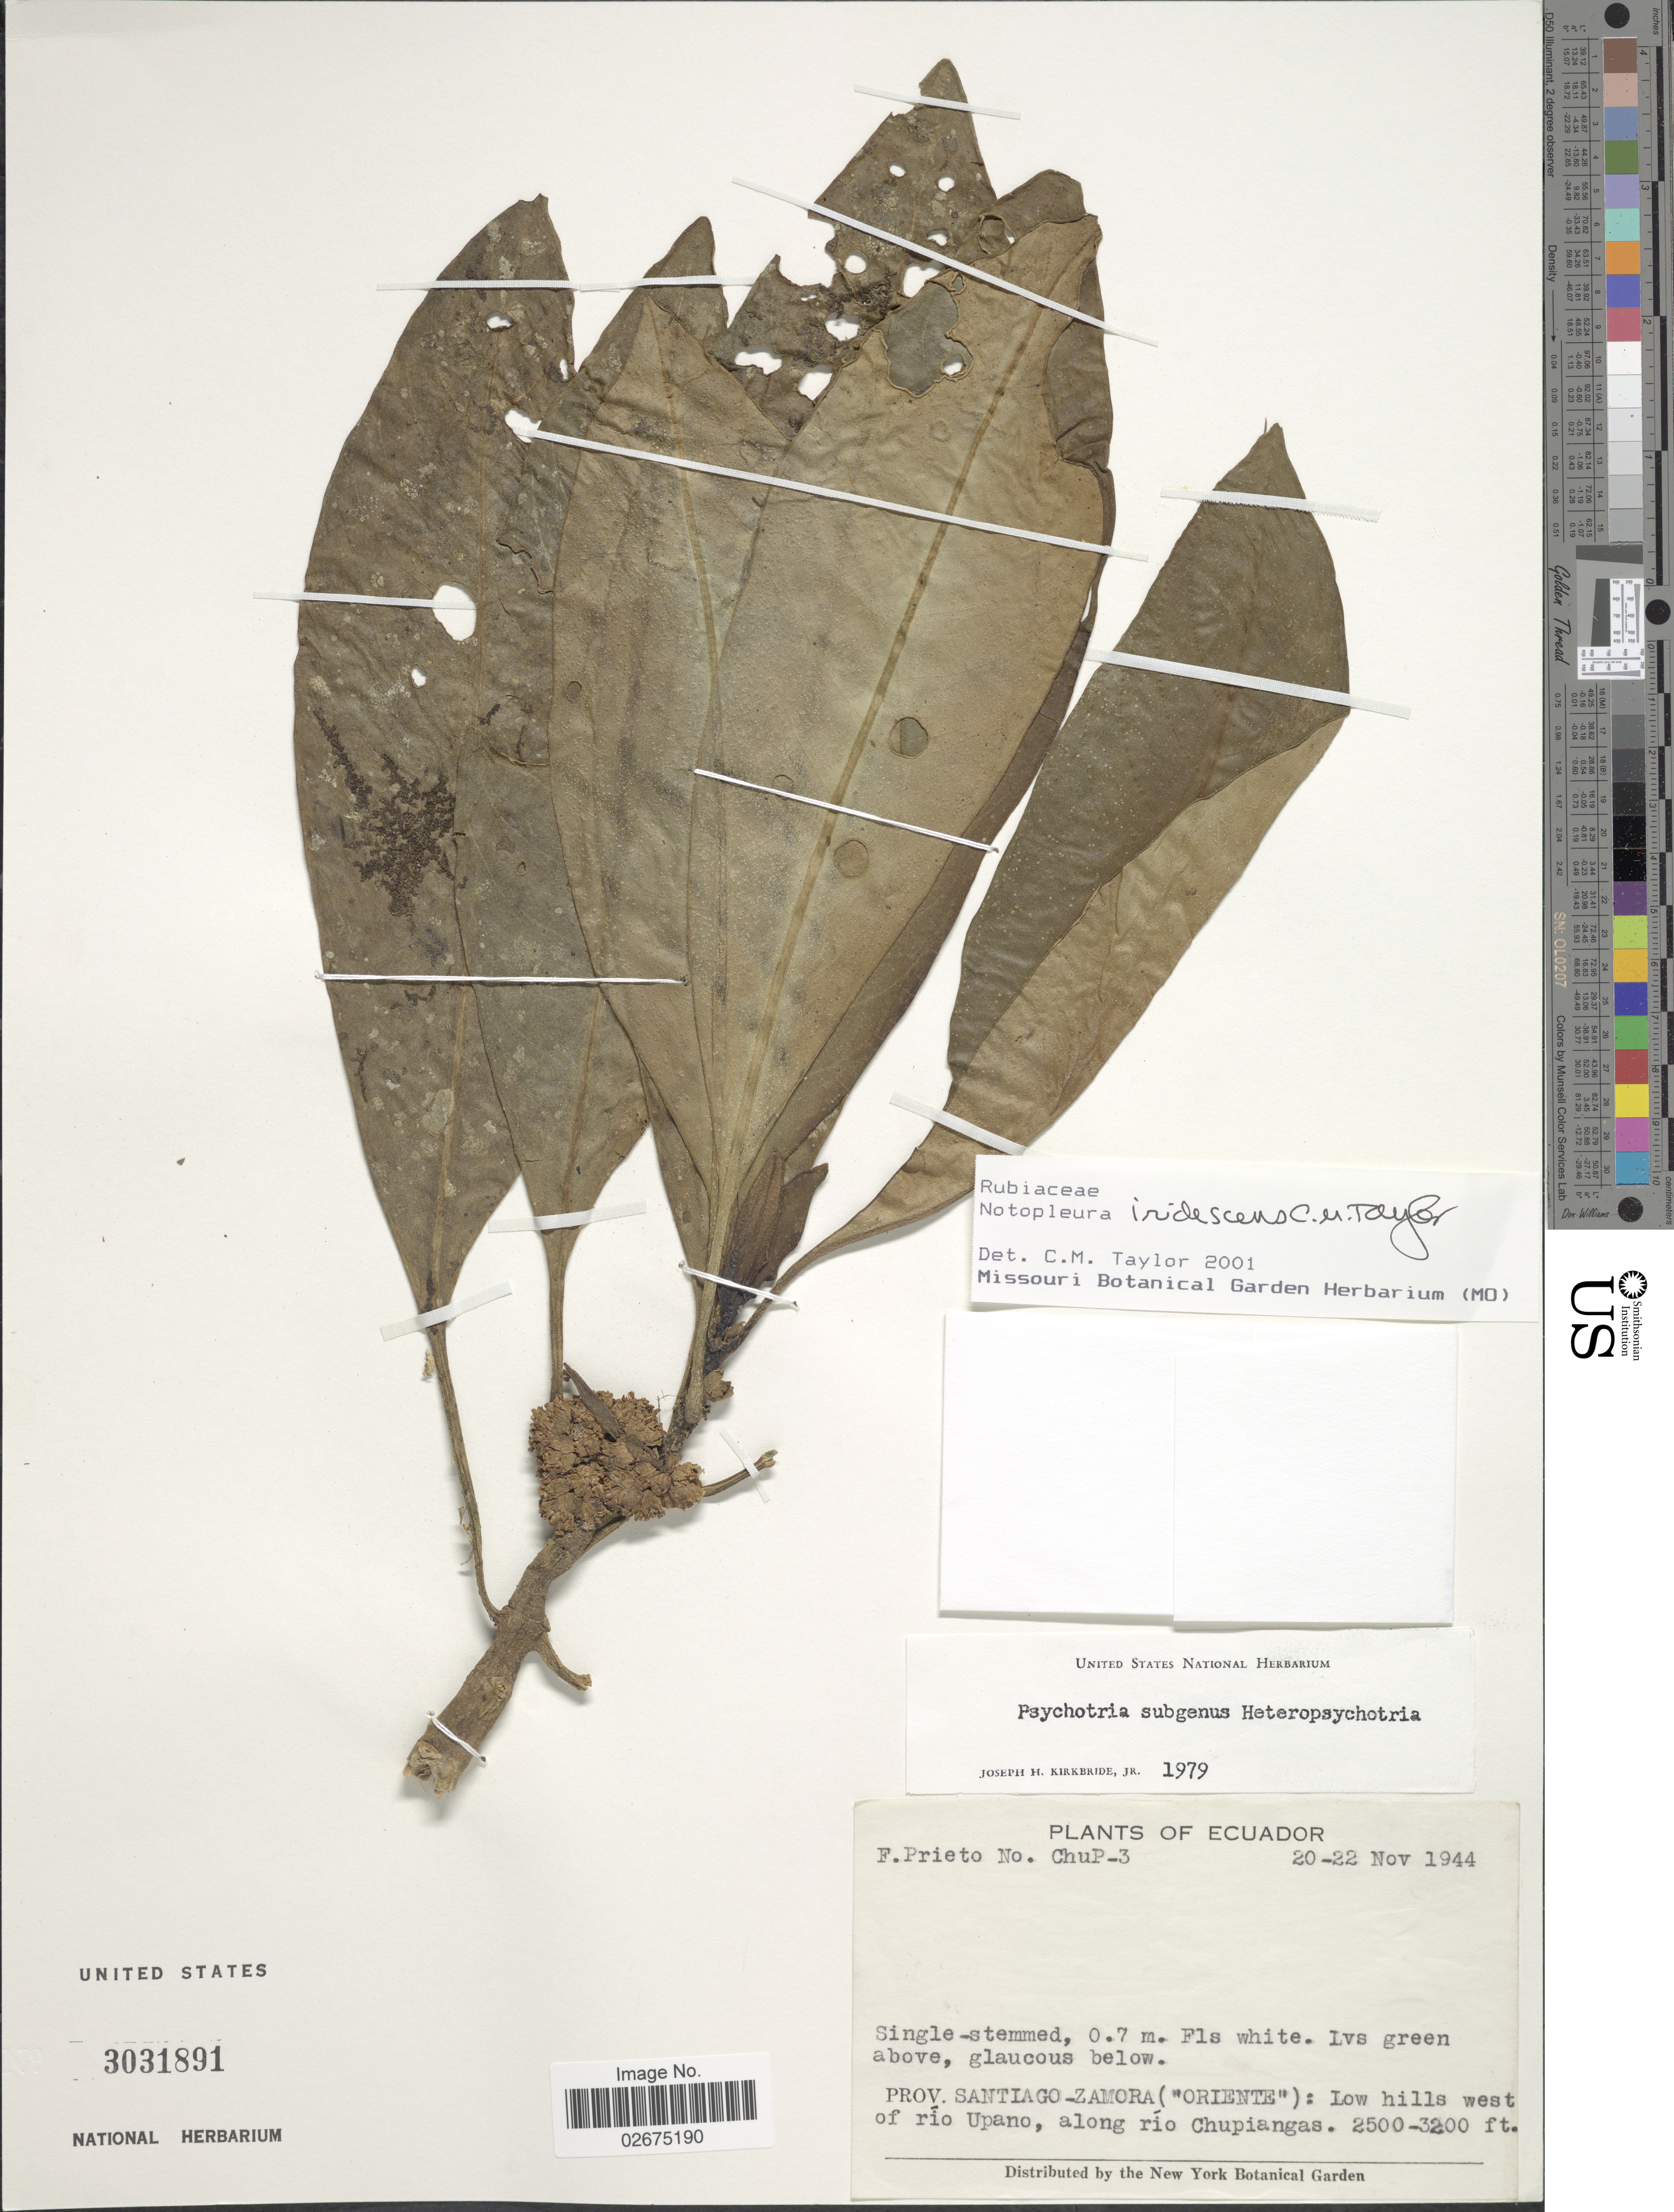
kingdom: Plantae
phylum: Tracheophyta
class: Magnoliopsida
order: Gentianales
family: Rubiaceae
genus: Notopleura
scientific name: Notopleura iridescens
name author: C.M. Taylor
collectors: F. Prieto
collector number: ChuP-3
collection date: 1944-11-20/1944-11-22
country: Ecuador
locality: Prov. Santiago-Zamora ("Oriente"): Low hills west of rio Upano, along rio Chupiangas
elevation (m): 762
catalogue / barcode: US 3031891